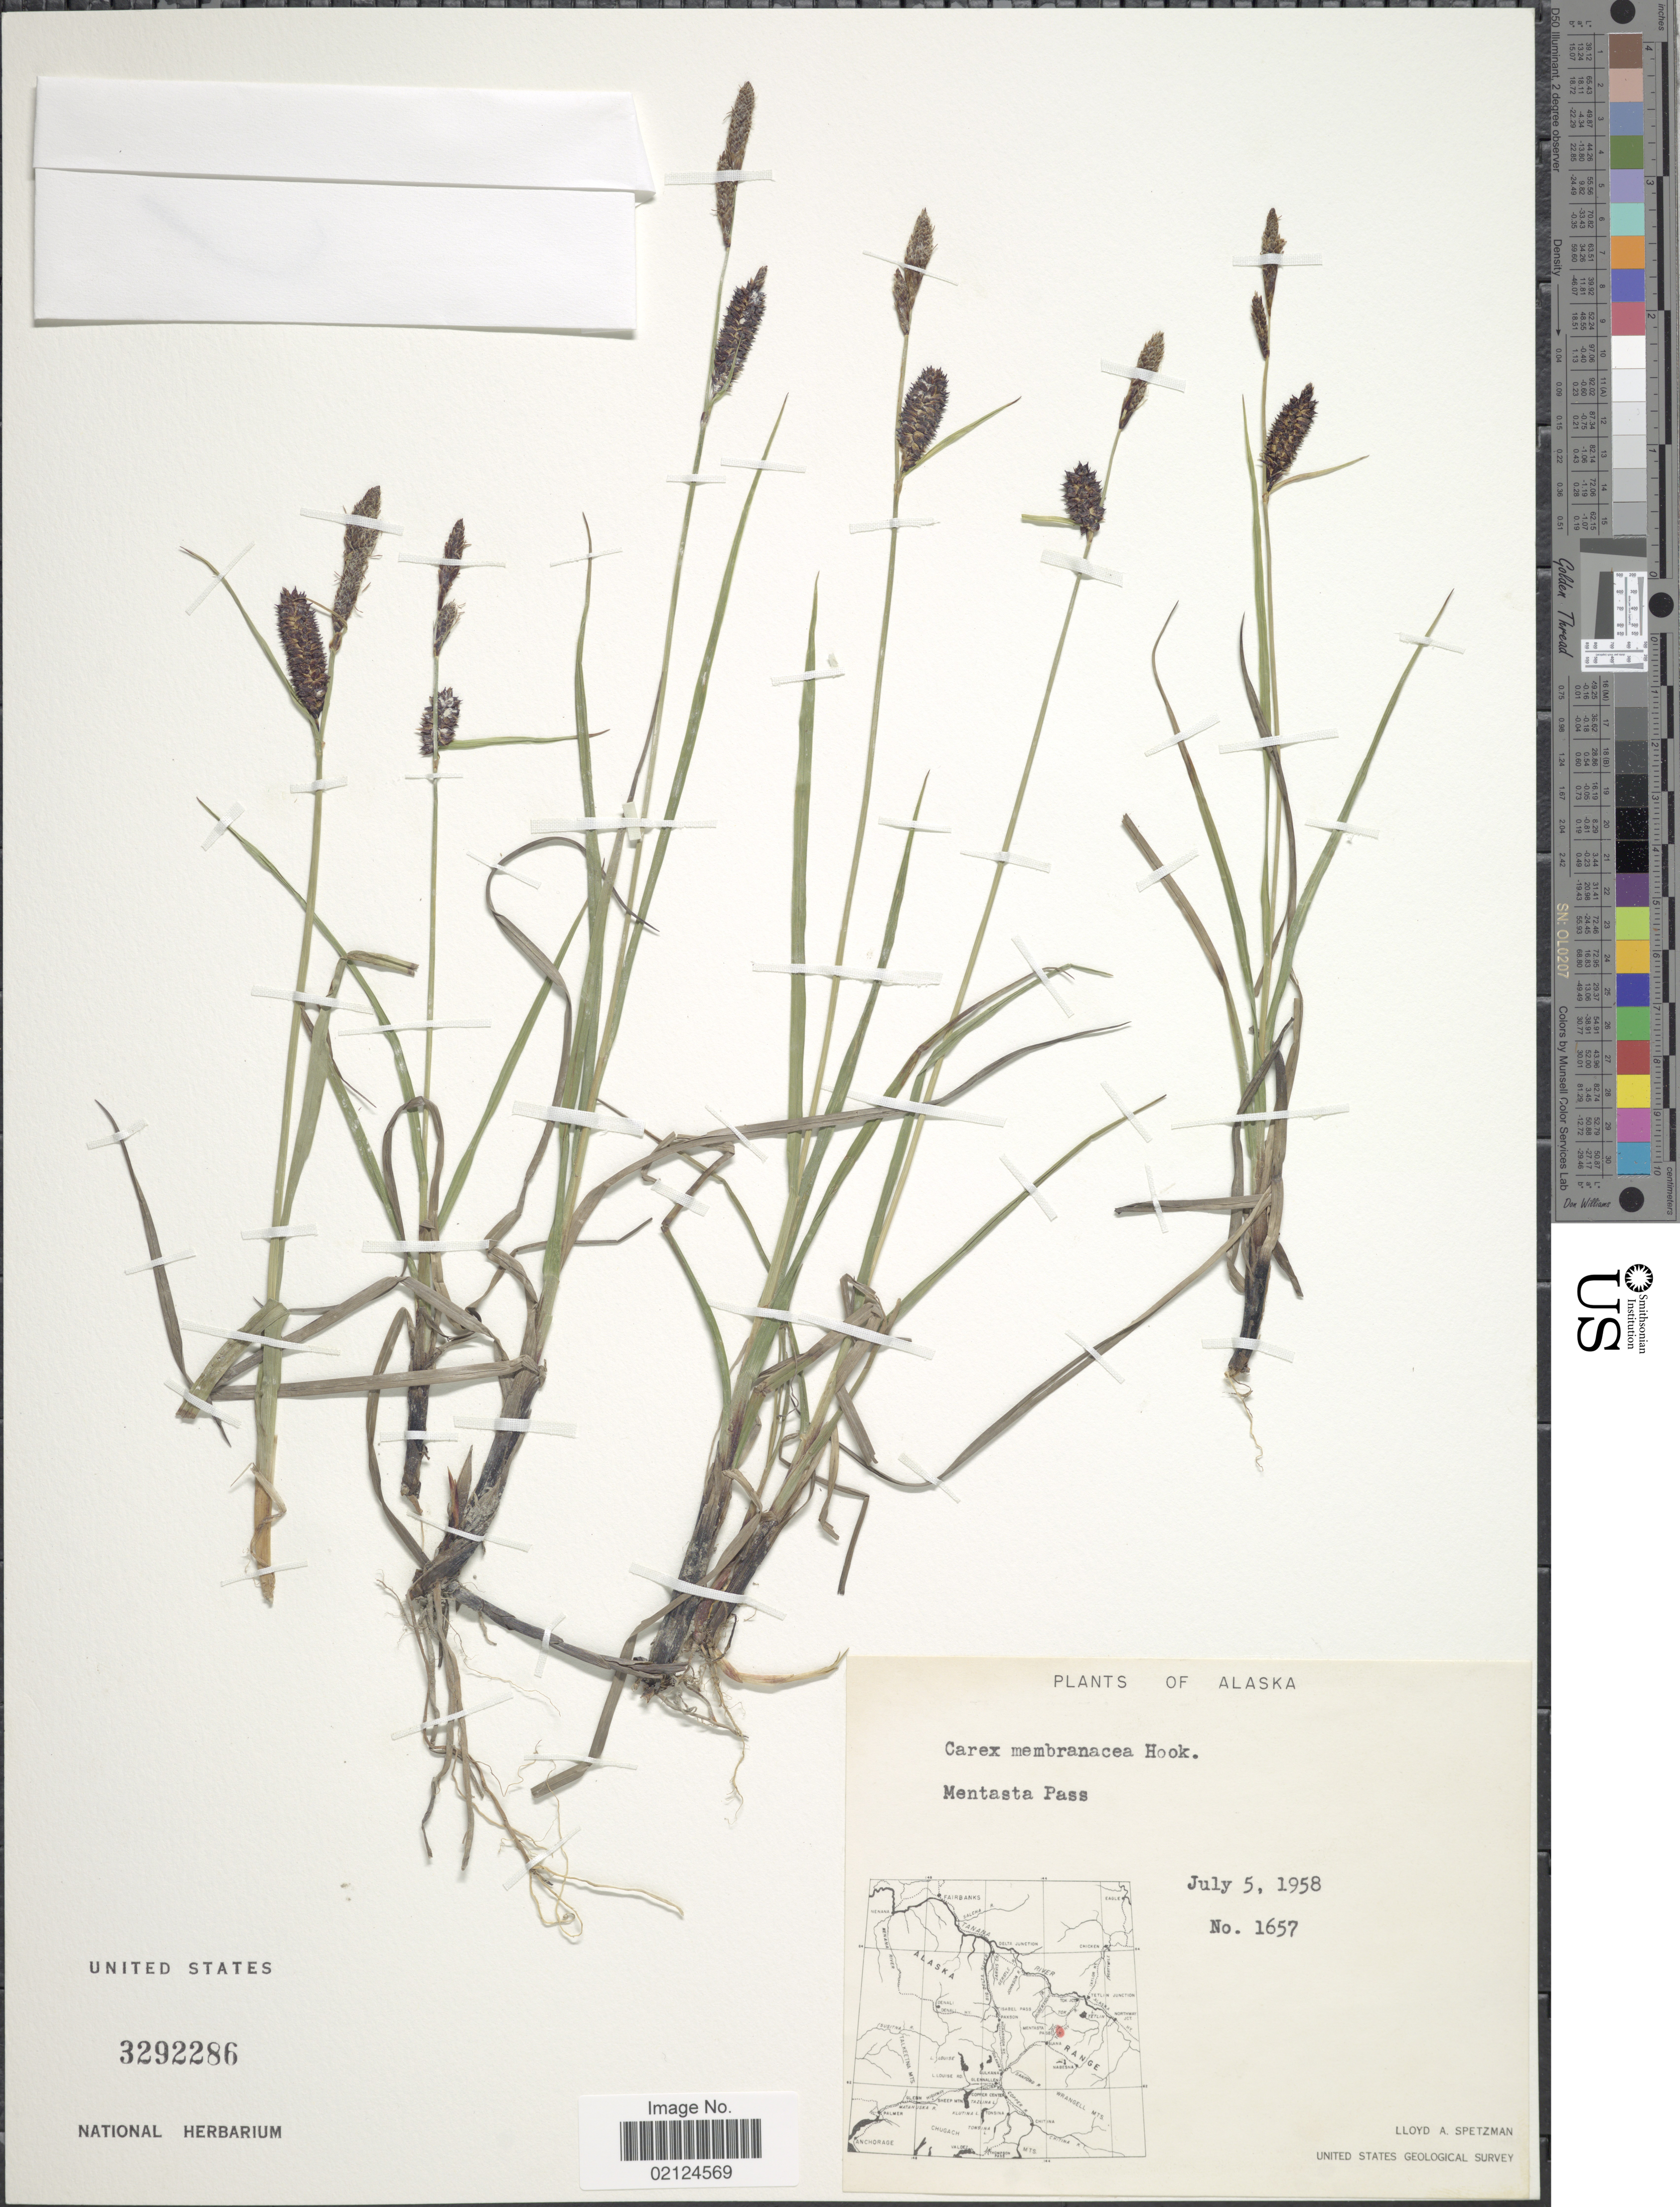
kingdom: Plantae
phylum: Tracheophyta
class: Liliopsida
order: Poales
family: Cyperaceae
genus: Carex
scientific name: Carex membranacea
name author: Hook.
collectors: L. Spetzman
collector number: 1657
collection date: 1958-07-05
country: United States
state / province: Alaska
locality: Mentasta Pass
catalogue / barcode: US 3292286